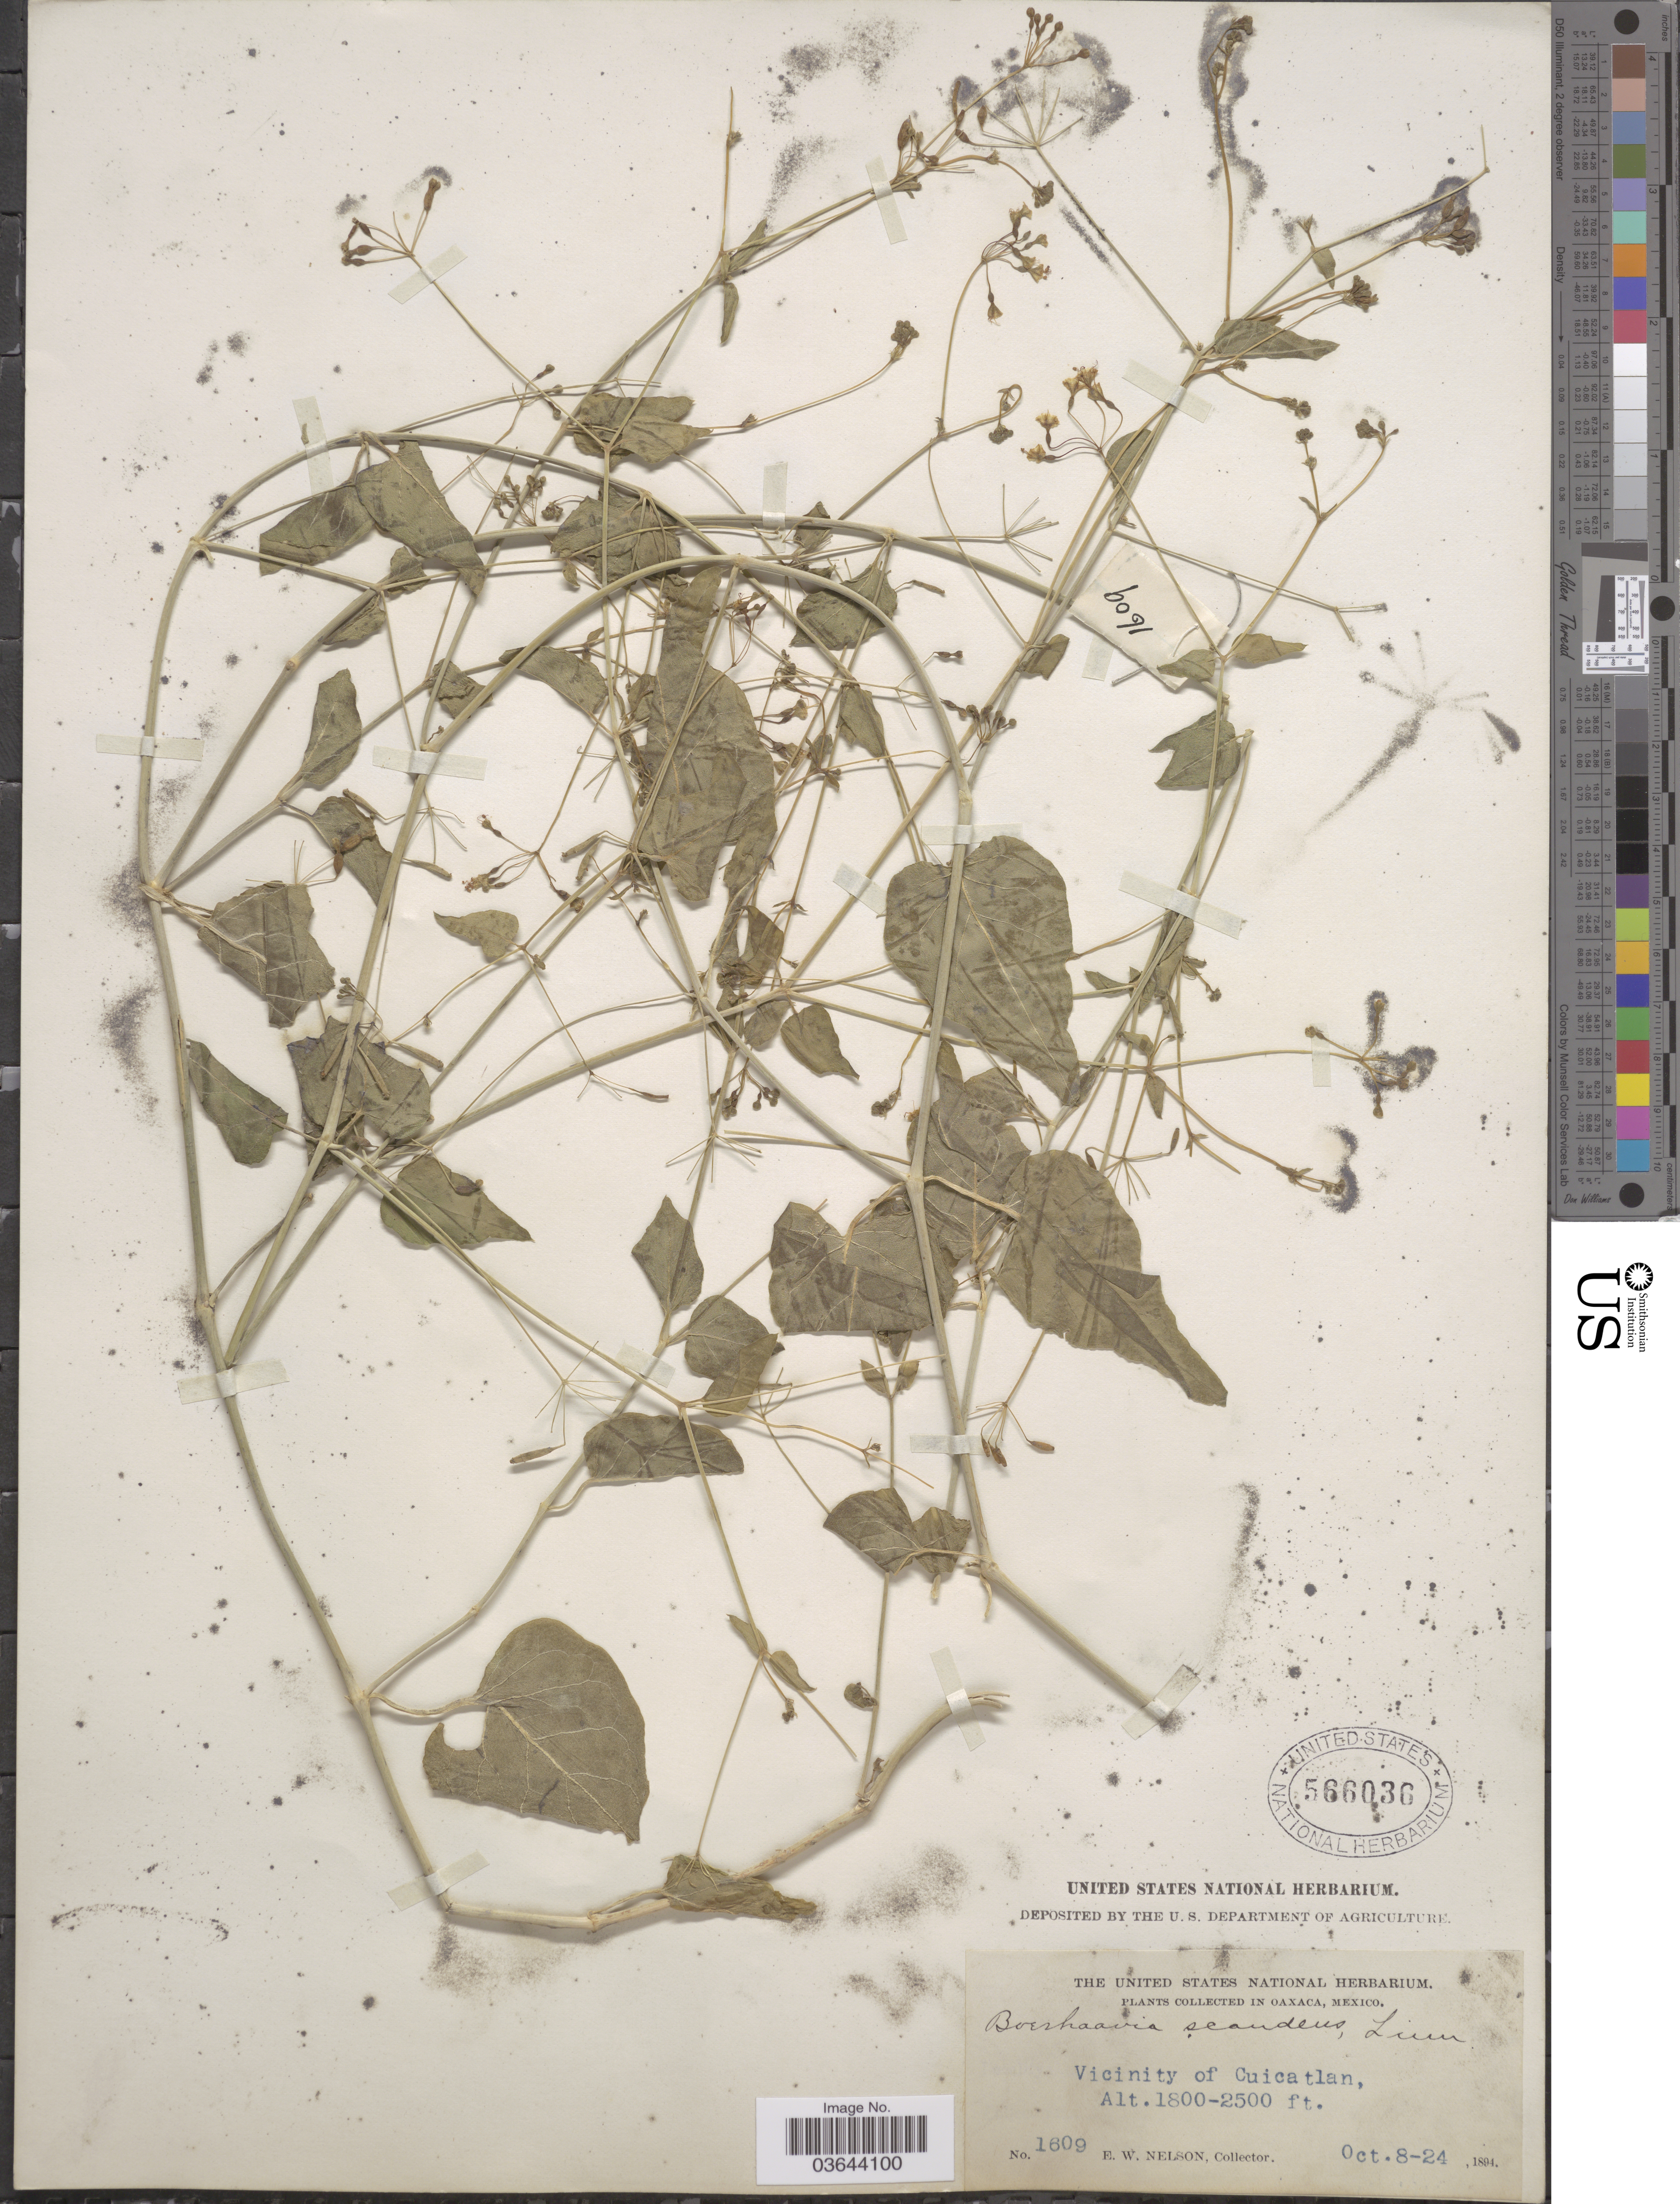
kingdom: Plantae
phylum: Tracheophyta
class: Magnoliopsida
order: Caryophyllales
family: Nyctaginaceae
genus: Commicarpus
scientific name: Commicarpus scandens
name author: (L.) Standl.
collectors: E. W. Nelson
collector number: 1609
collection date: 1894-10-08/1894-10-24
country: Mexico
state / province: Oaxaca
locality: Vicinity of Cuicatlan.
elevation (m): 549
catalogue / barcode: US 566036